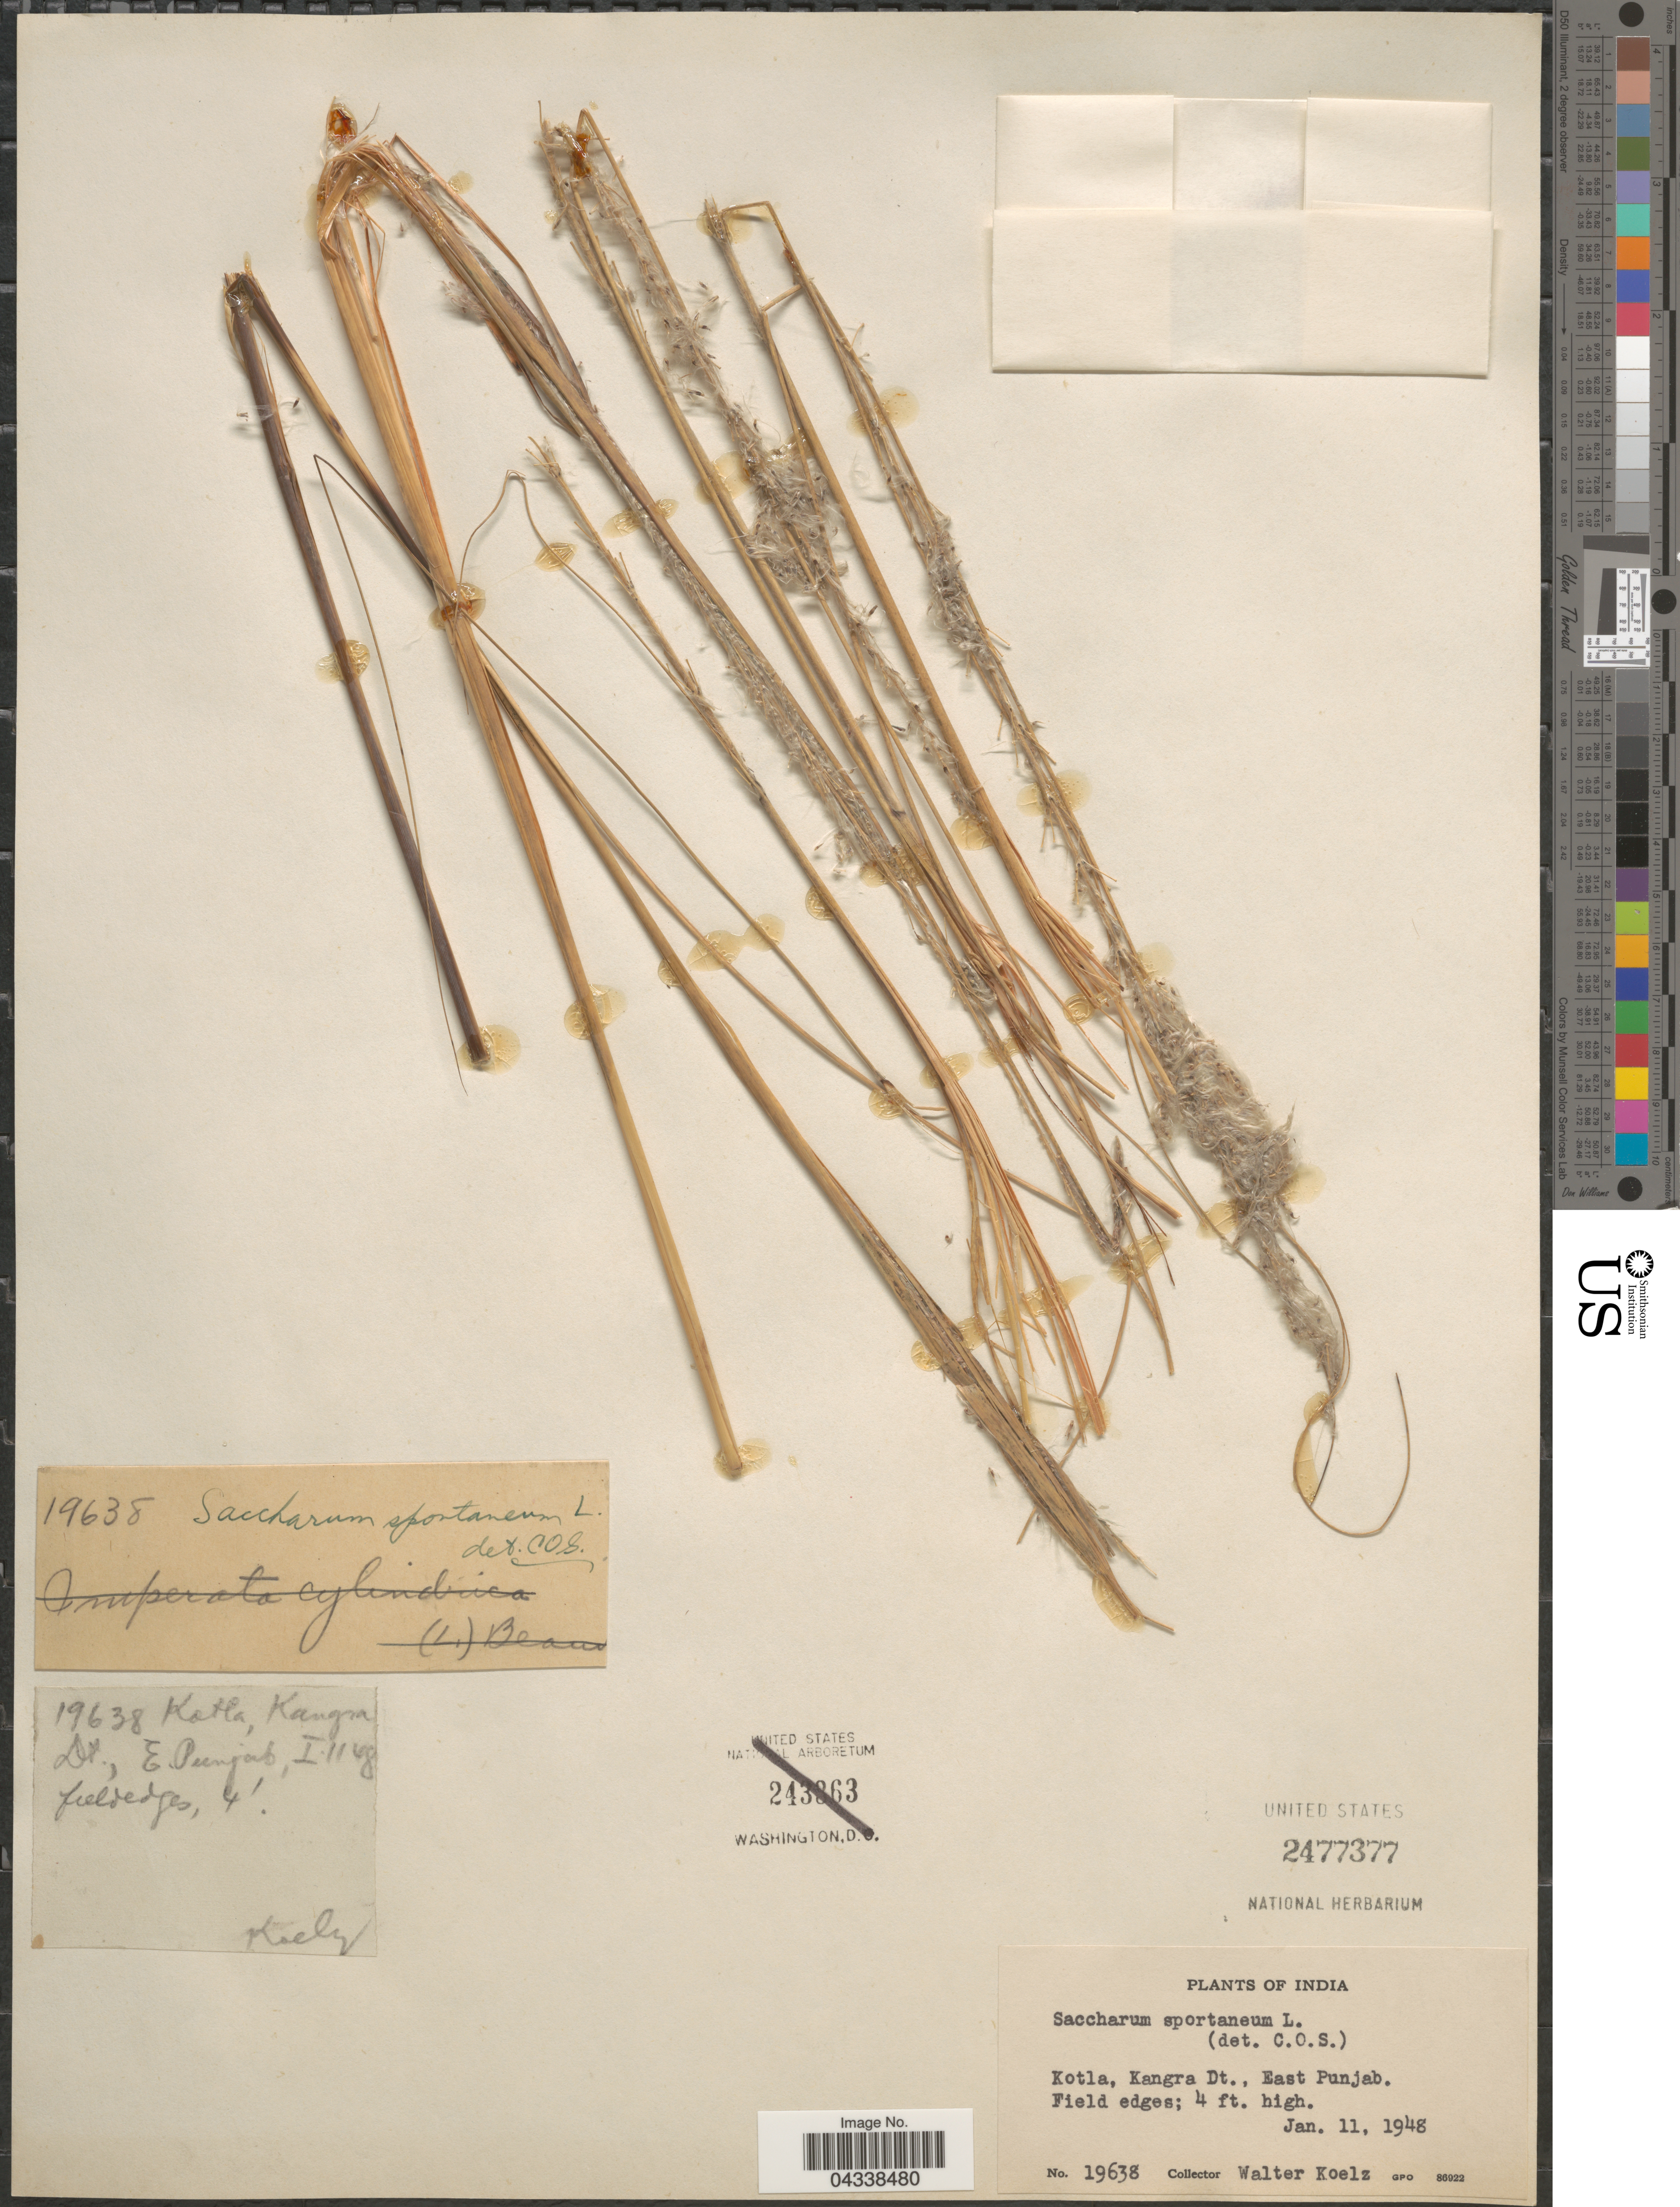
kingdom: Plantae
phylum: Tracheophyta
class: Liliopsida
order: Poales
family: Poaceae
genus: Saccharum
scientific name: Saccharum spontaneum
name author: L.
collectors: W. N. Koelz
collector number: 19638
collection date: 1948-01-11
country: India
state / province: Punjab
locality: Kotla, Kangra Dt., East Punjab.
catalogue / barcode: US 2477377